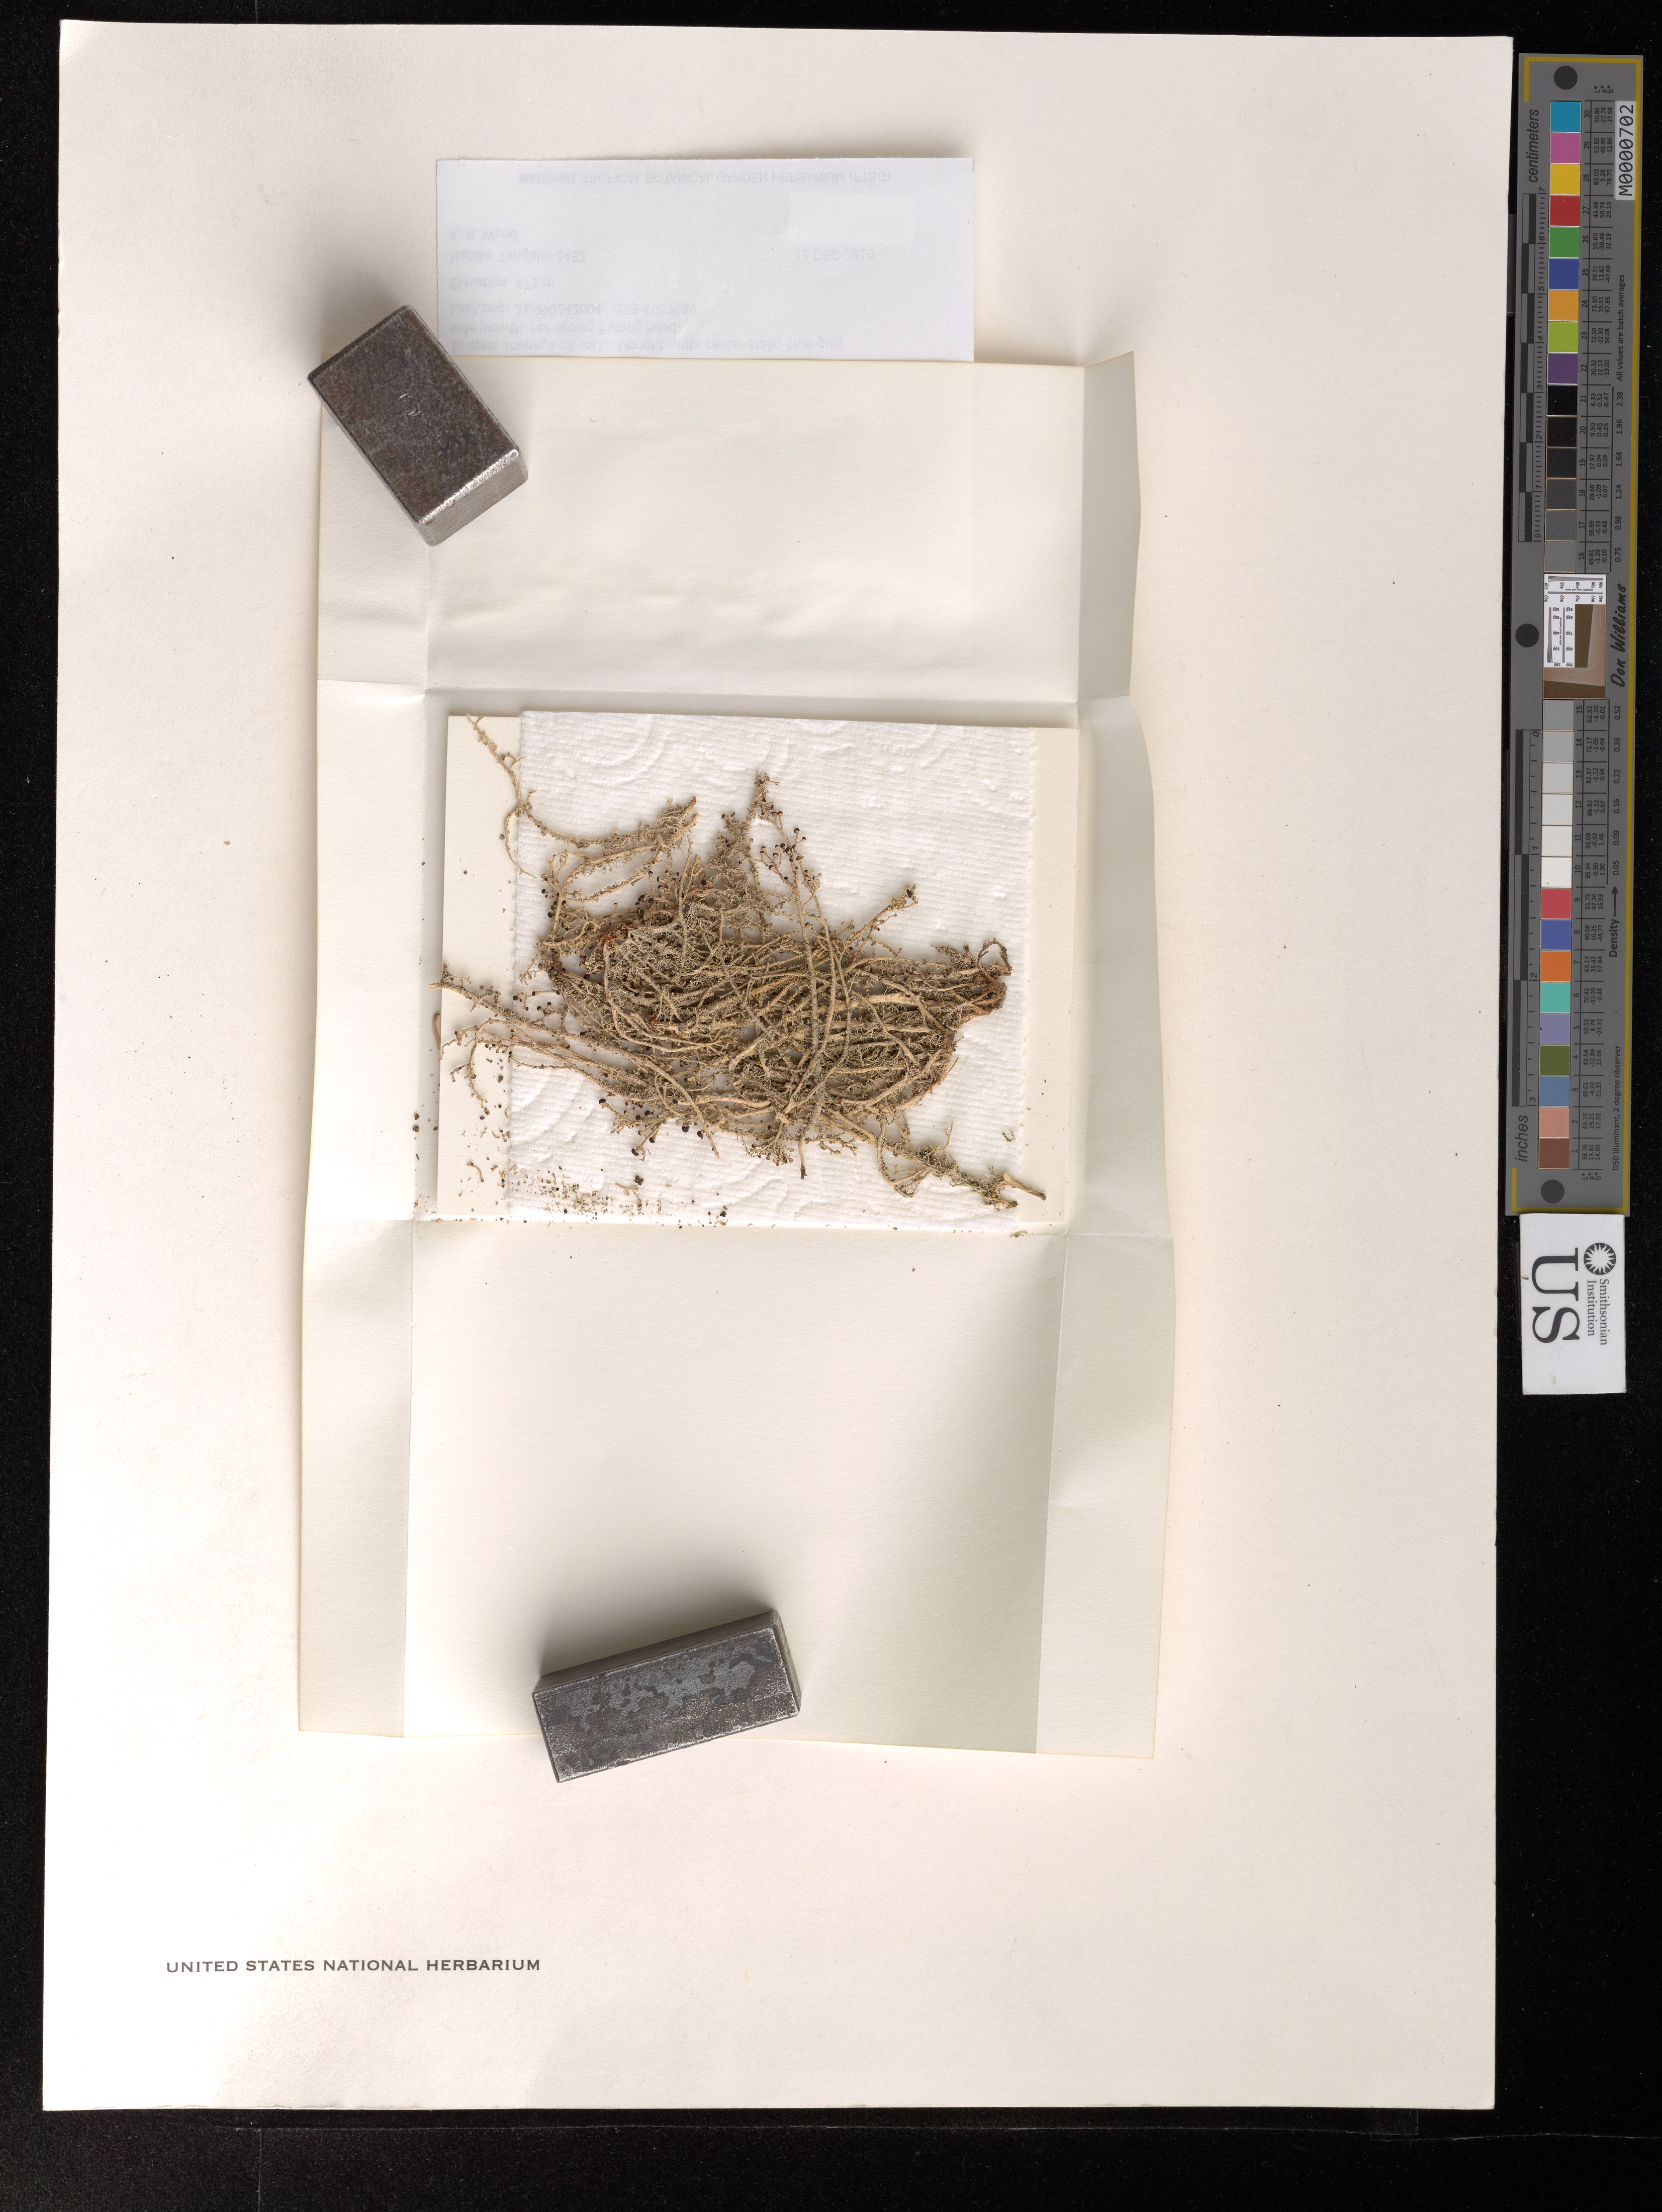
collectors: N. Tangalin & K. R. Wood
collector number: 2452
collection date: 2010-12-22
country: United States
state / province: Hawaii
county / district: Kauai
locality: Kauai Koloa District. Wahiawa Mts., Lihue-Koloa Forest Reserve, Northeast of Kapalaoa Peak, in upper reaches of Wahiawa bowl in a shallow drainage.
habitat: Montane wet Metrosideros-Cheirodendron-Dicranopteris Forest.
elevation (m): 871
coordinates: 21.990242004, -159.4963989